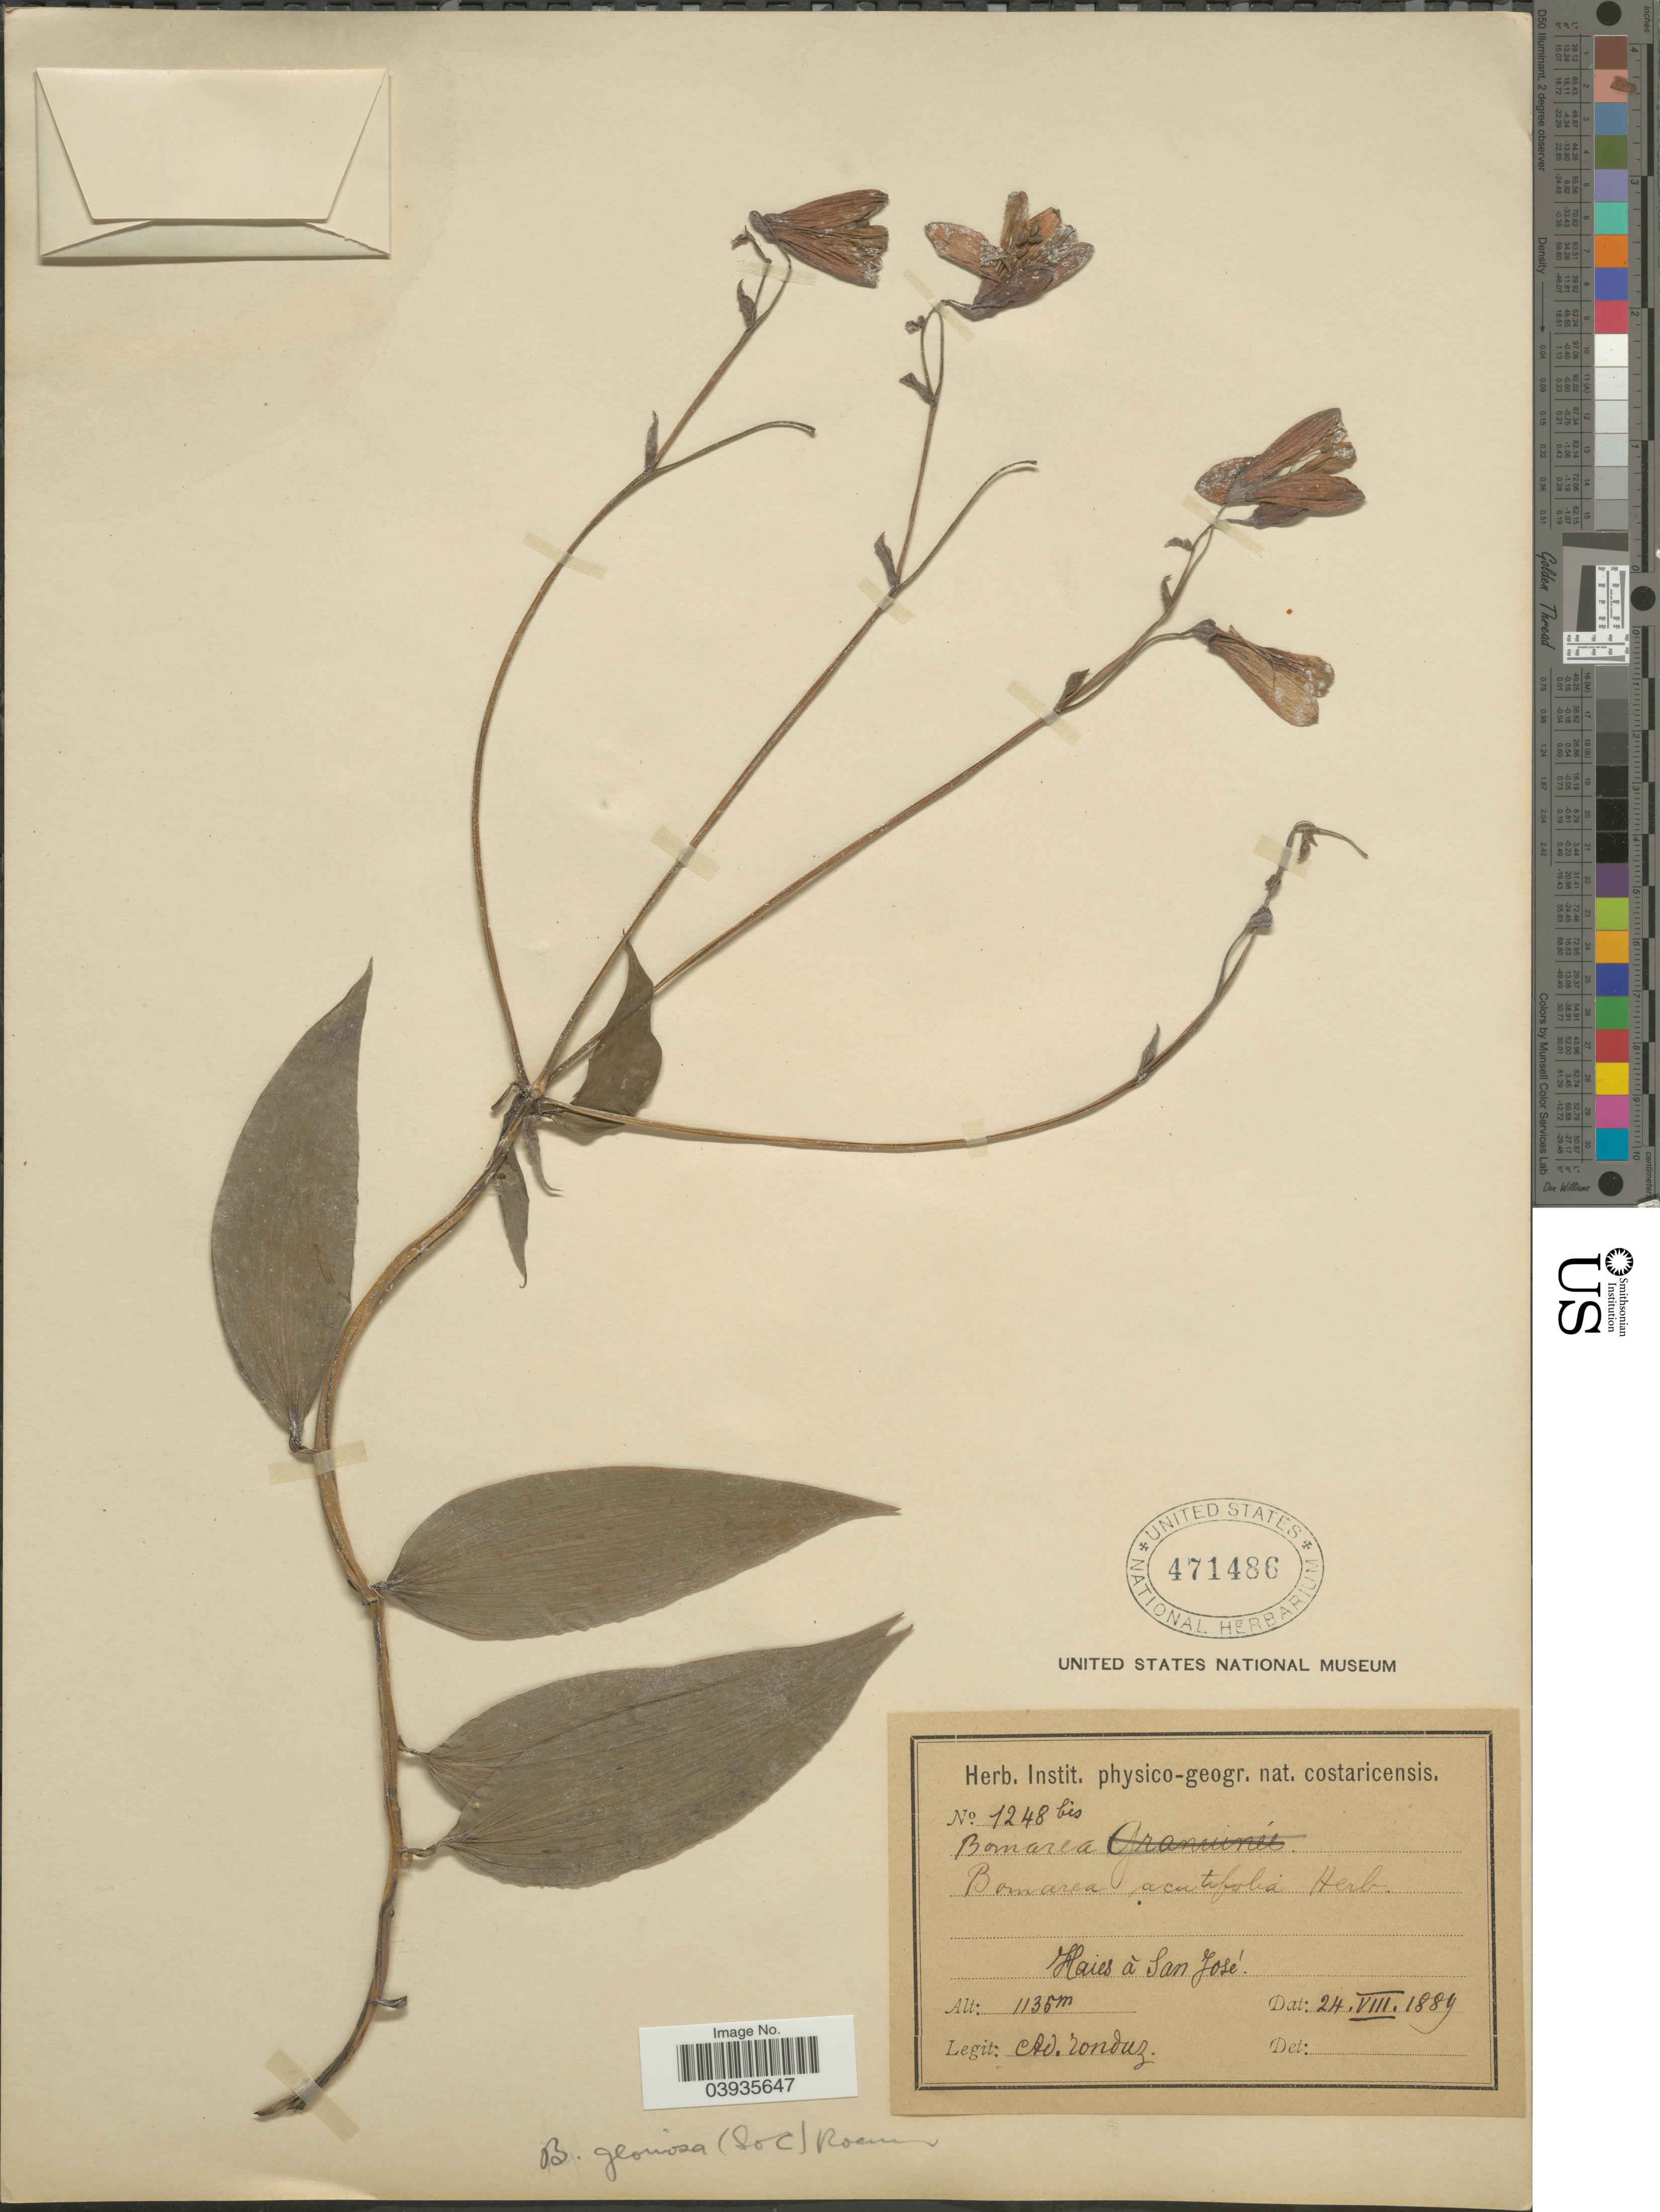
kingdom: Plantae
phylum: Tracheophyta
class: Liliopsida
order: Liliales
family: Alstroemeriaceae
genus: Bomarea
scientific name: Bomarea gloriosa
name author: (Schltdl.) M. Roem.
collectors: A. Tonduz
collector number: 1248bis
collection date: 1889-08-24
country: Costa Rica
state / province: San José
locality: Haies à San José.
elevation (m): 1135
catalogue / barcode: US 471486